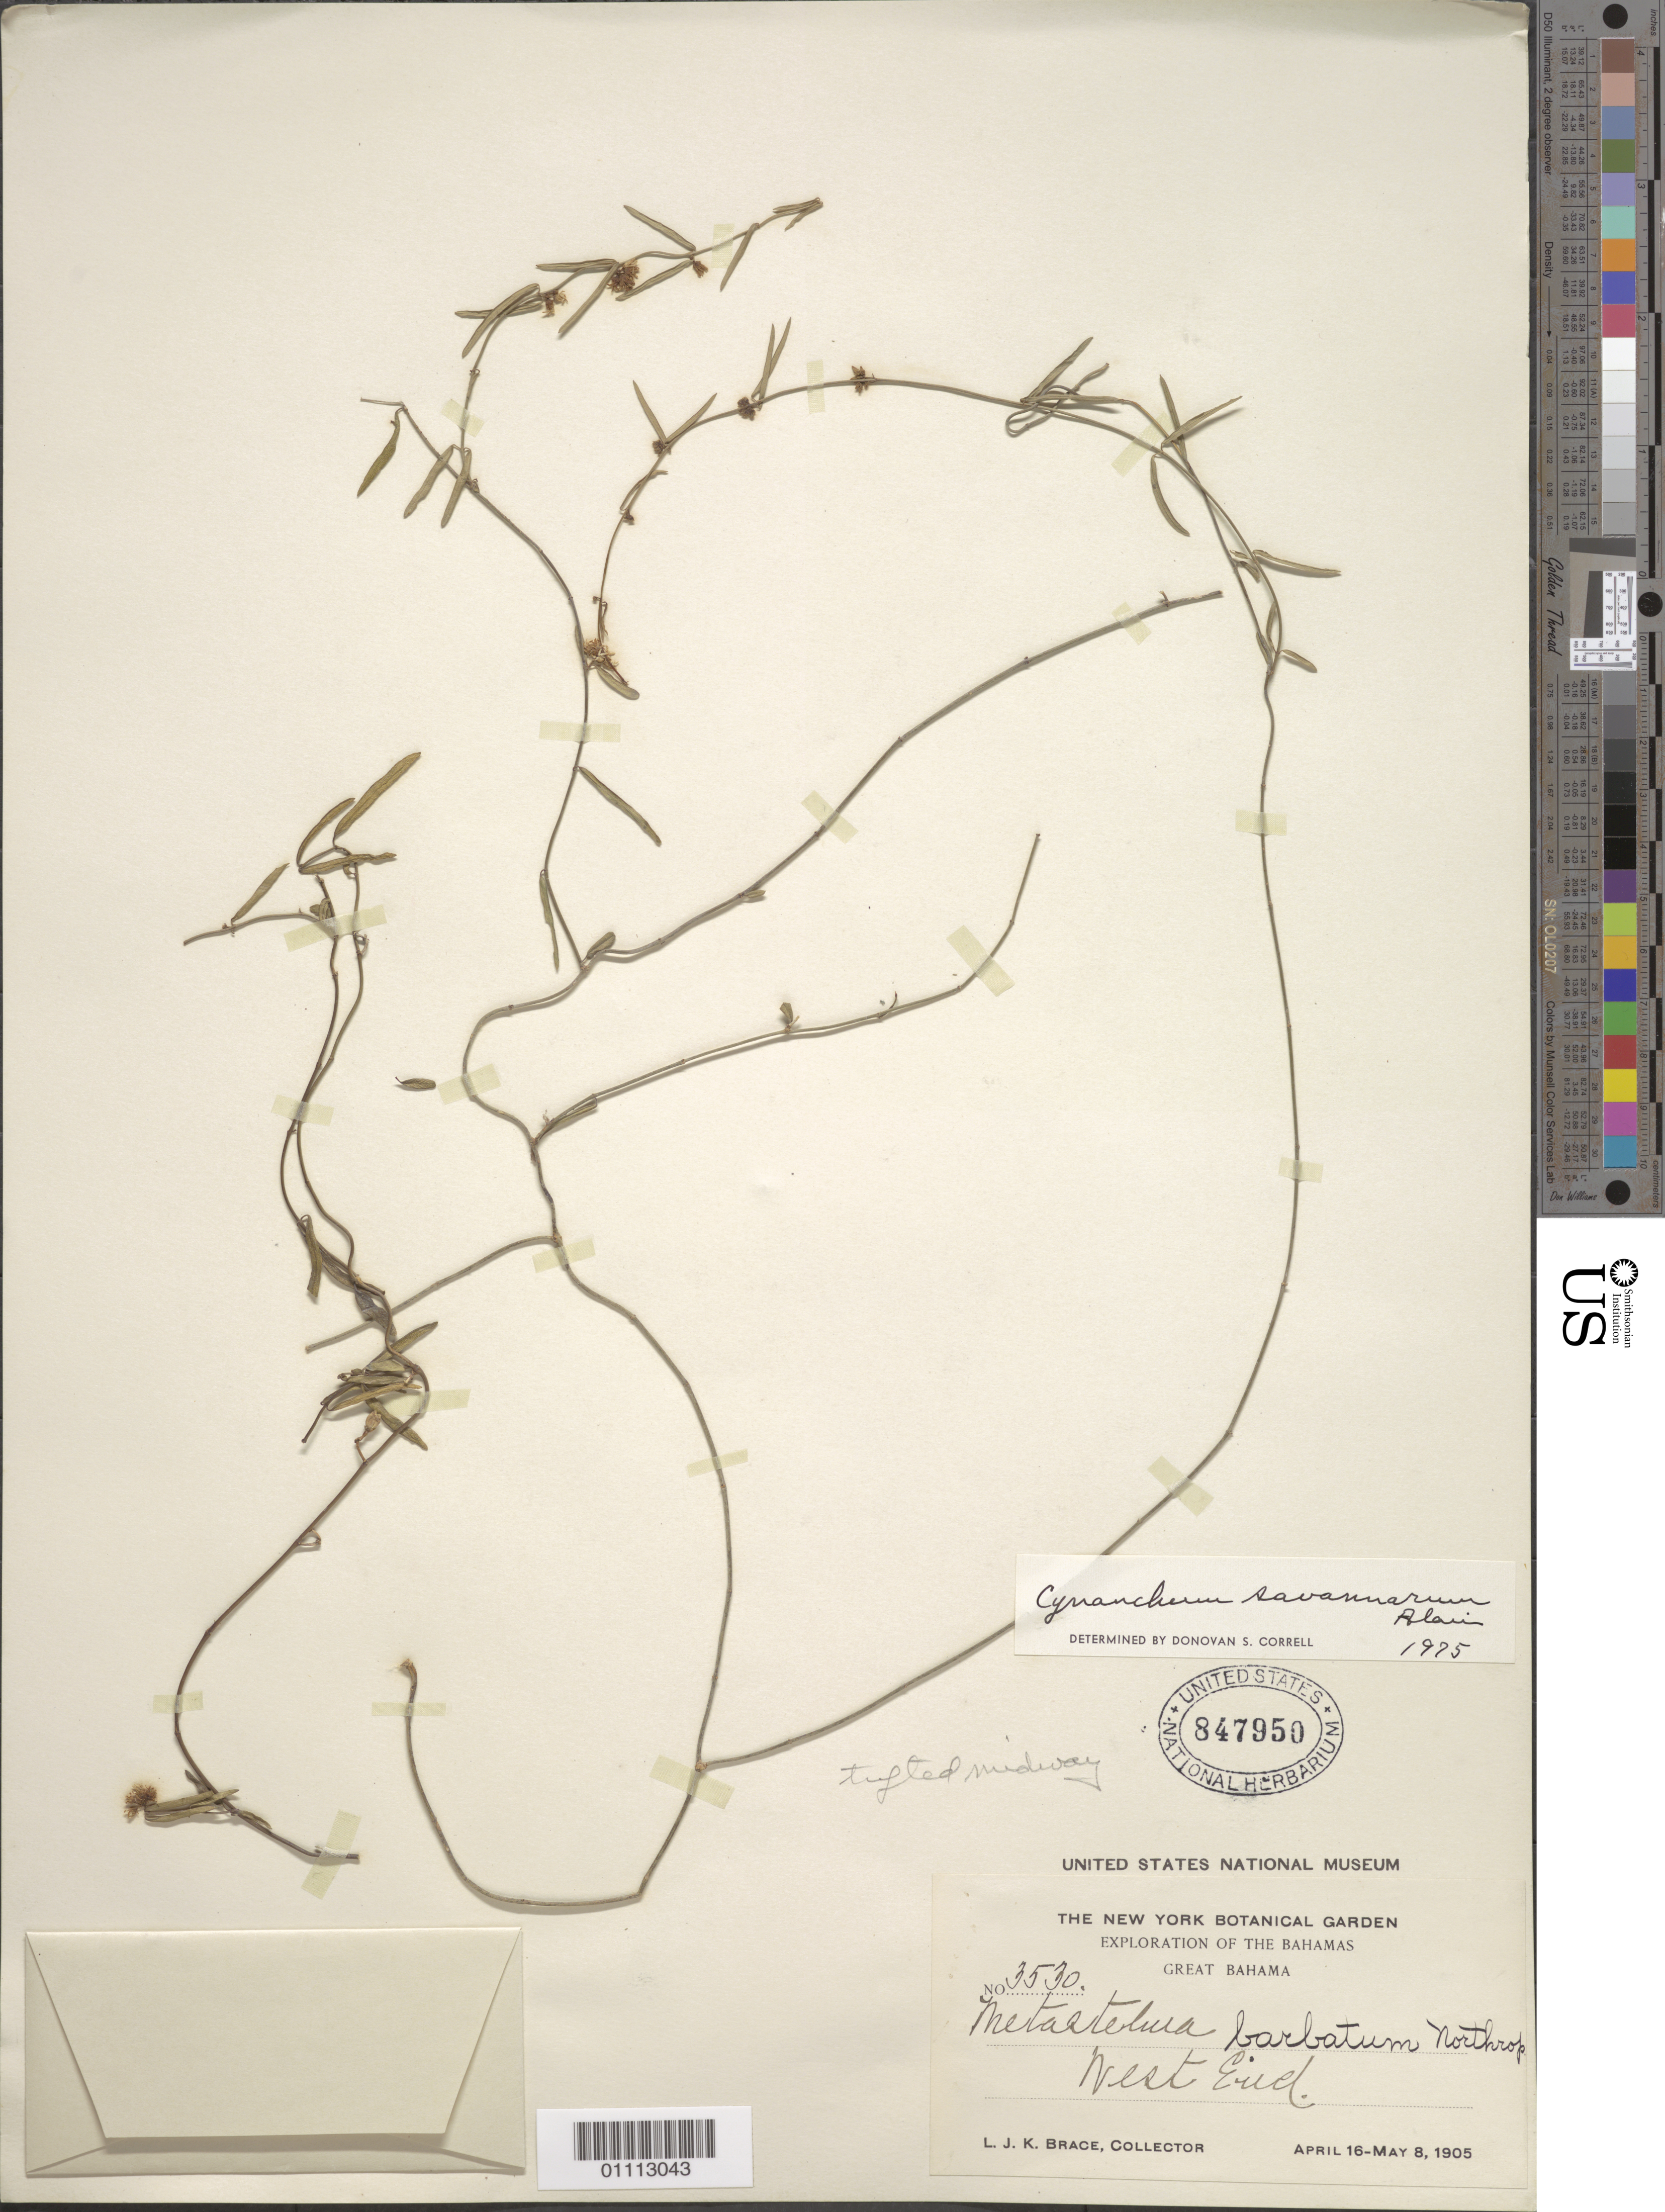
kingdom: Plantae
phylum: Tracheophyta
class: Magnoliopsida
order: Gentianales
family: Apocynaceae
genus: Cynanchum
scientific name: Cynanchum savannarum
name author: Alain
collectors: L. J. K. Brace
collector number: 3530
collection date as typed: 16 Apr 1905 to 08 May 1905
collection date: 1905-04-16/1905-05-08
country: Bahamas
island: Great Bahama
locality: West End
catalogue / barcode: US 847950